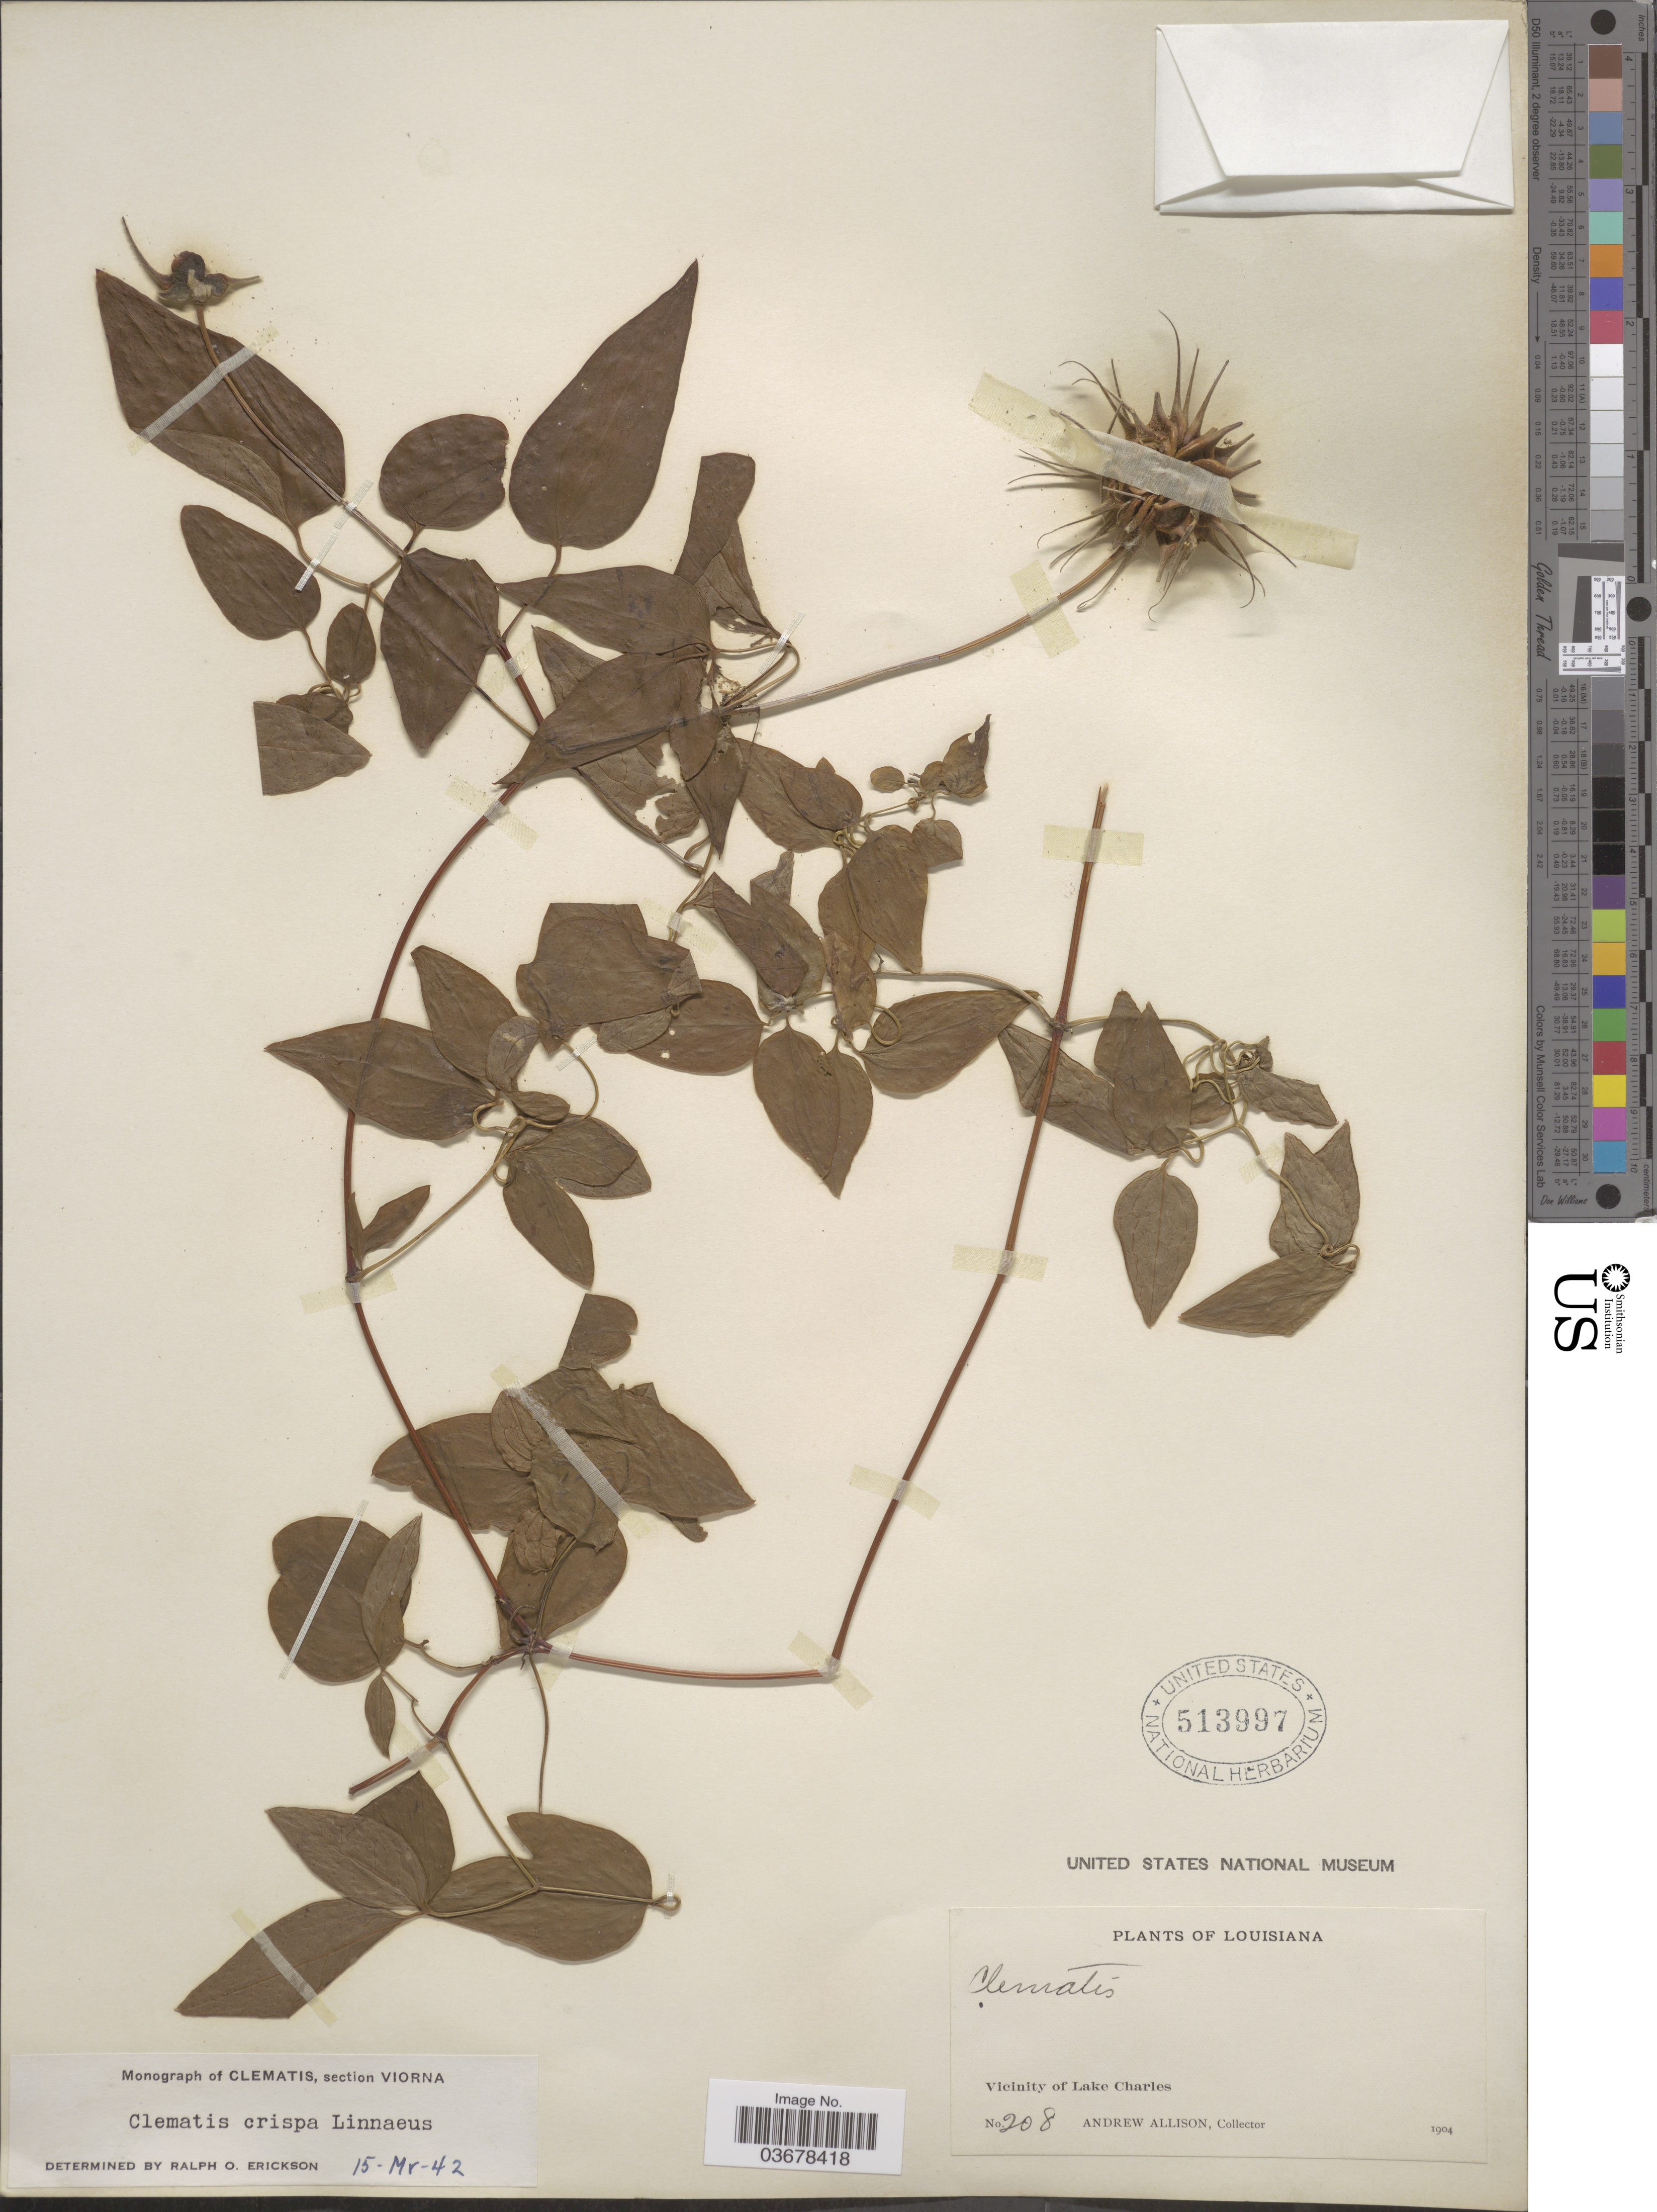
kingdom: Plantae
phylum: Tracheophyta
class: Magnoliopsida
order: Ranunculales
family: Ranunculaceae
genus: Clematis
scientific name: Clematis viorna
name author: L.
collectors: A. Allison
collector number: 208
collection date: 1904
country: United States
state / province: Louisiana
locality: Vicinity of Lake Charles.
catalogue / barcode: US 513997